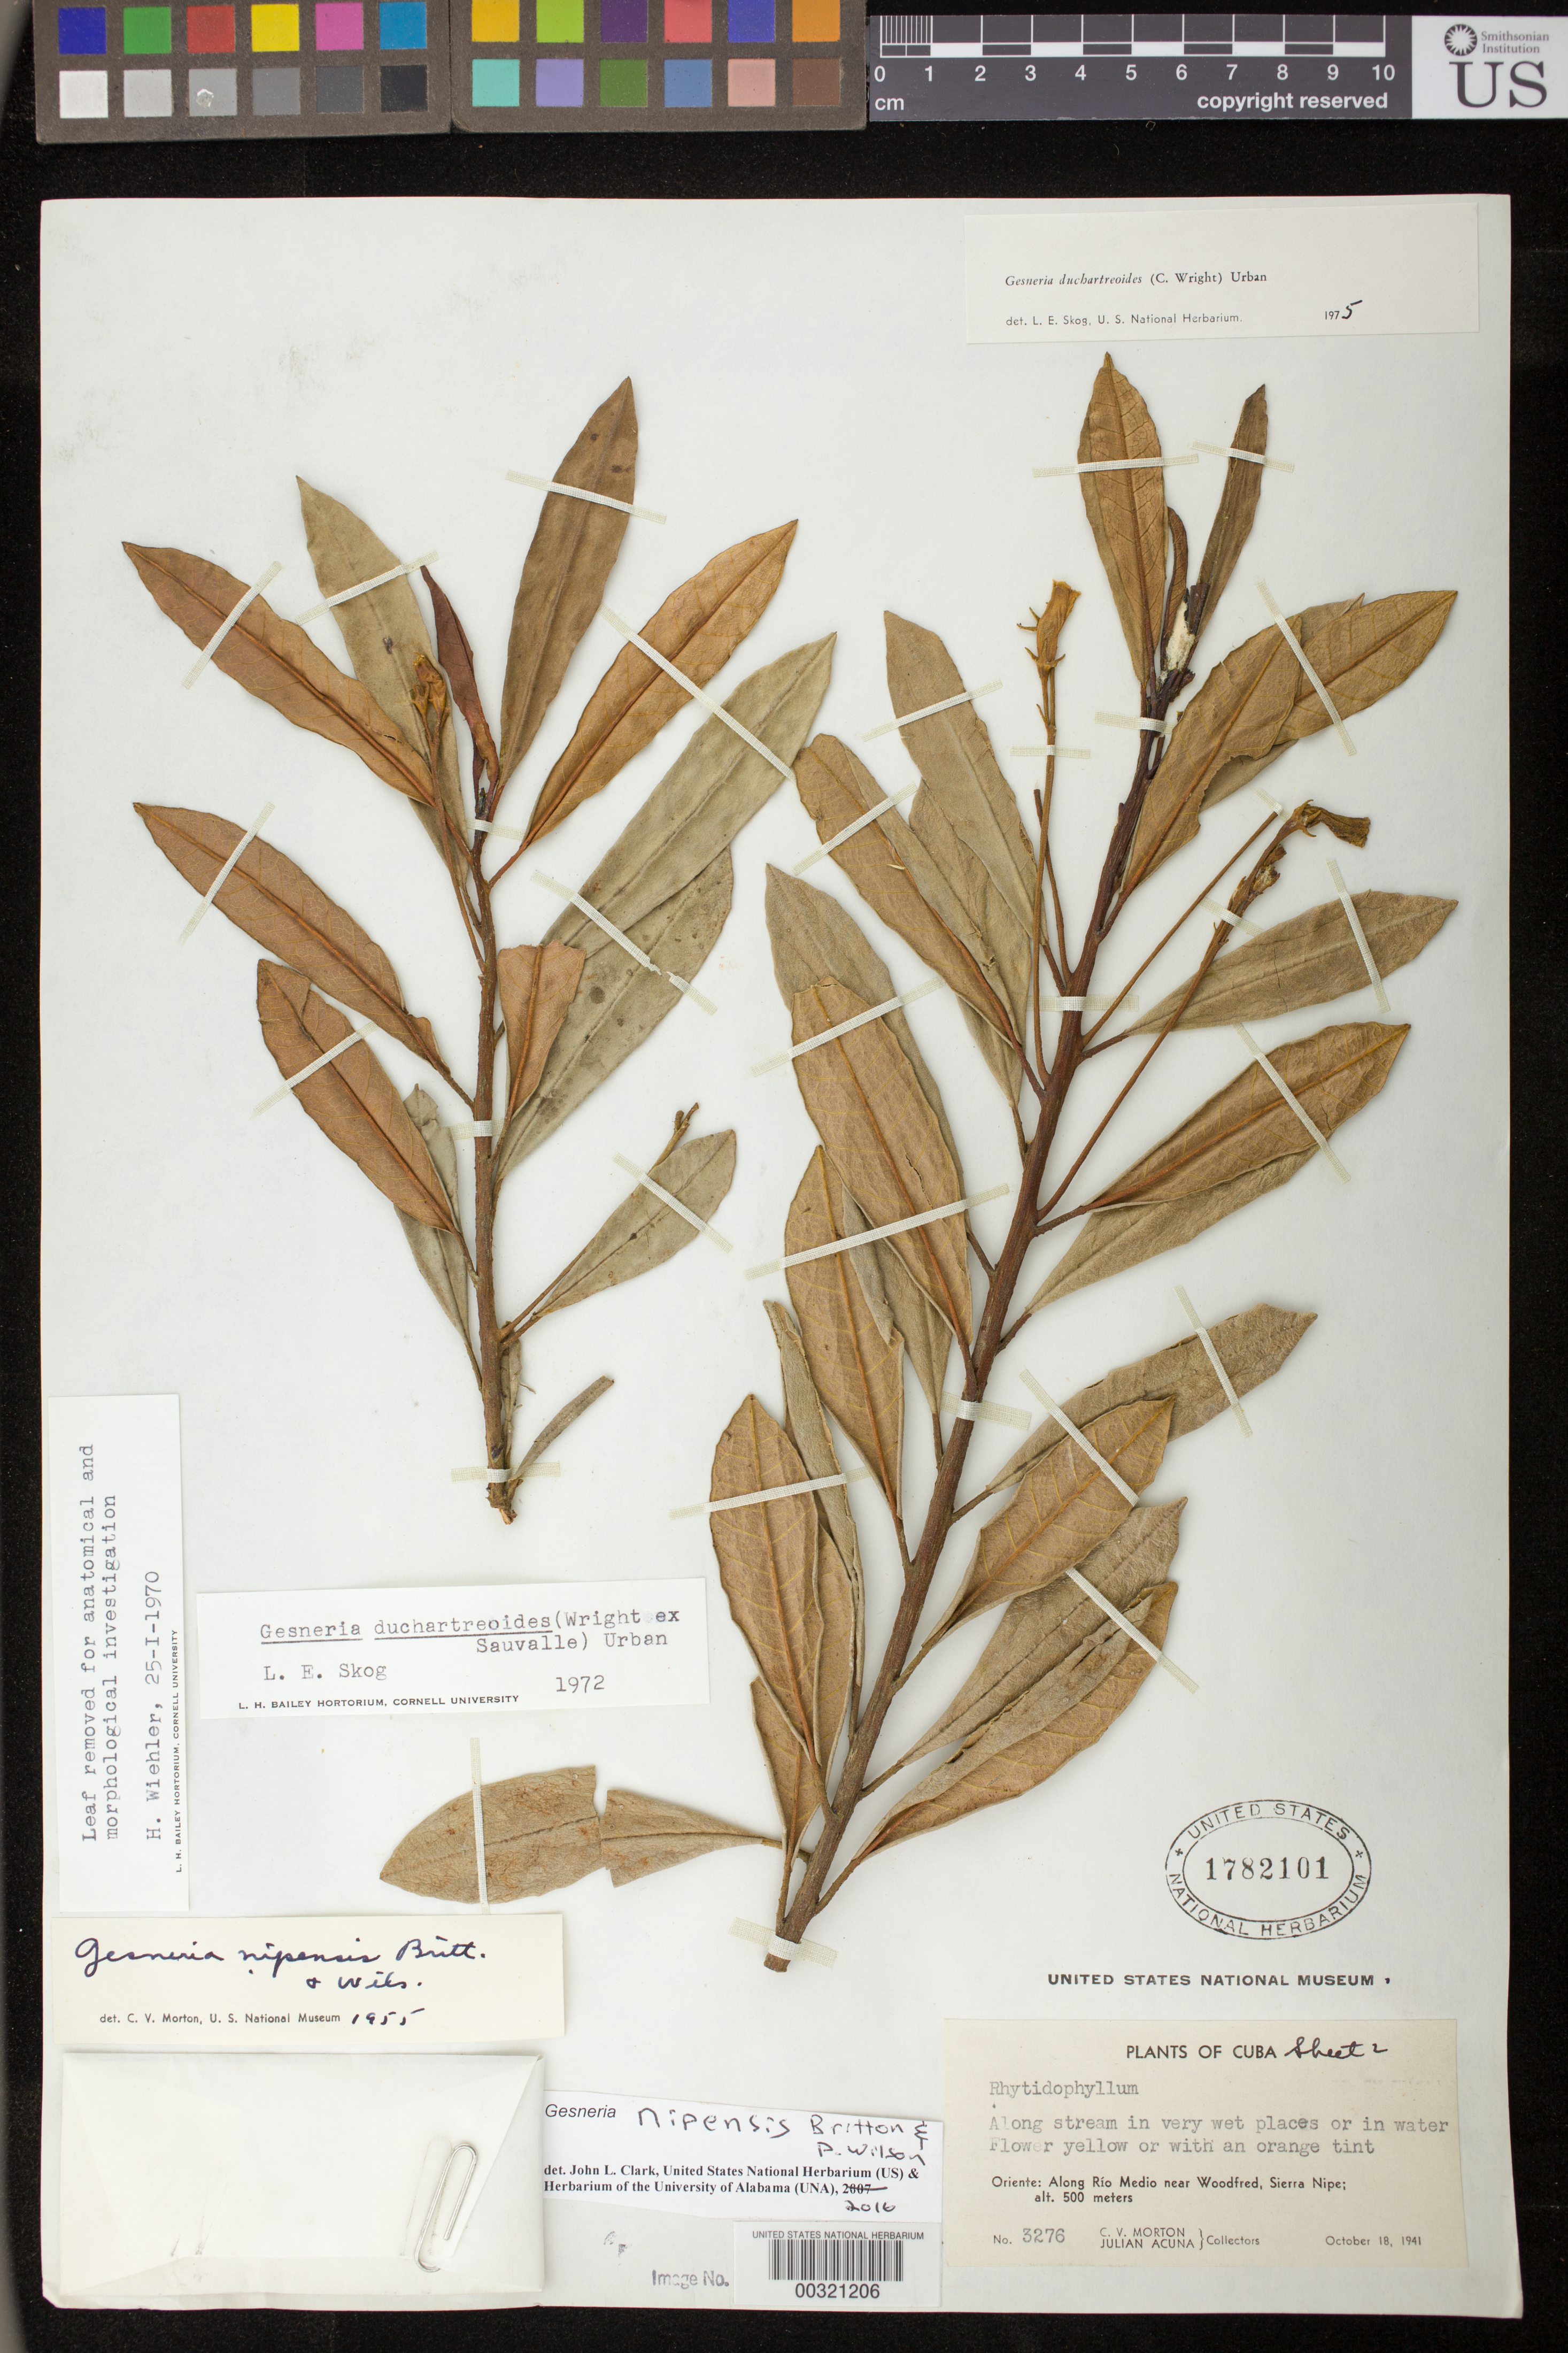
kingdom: Plantae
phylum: Tracheophyta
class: Magnoliopsida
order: Lamiales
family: Gesneriaceae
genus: Gesneria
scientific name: Gesneria nipensis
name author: Britton & P. Wilson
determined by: Clark, J. L., (SEL), The Marie Selby Botanical Garden (UNITED STATES)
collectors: C. V. Morton & J. Acuña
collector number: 3276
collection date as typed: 18 Oct 1941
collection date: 1941-10-18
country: Cuba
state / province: Oriente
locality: Along Rio Medio near Woodfred, Sierra Nipe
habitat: Along stream in very wet places or in water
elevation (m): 500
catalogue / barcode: US 1782101